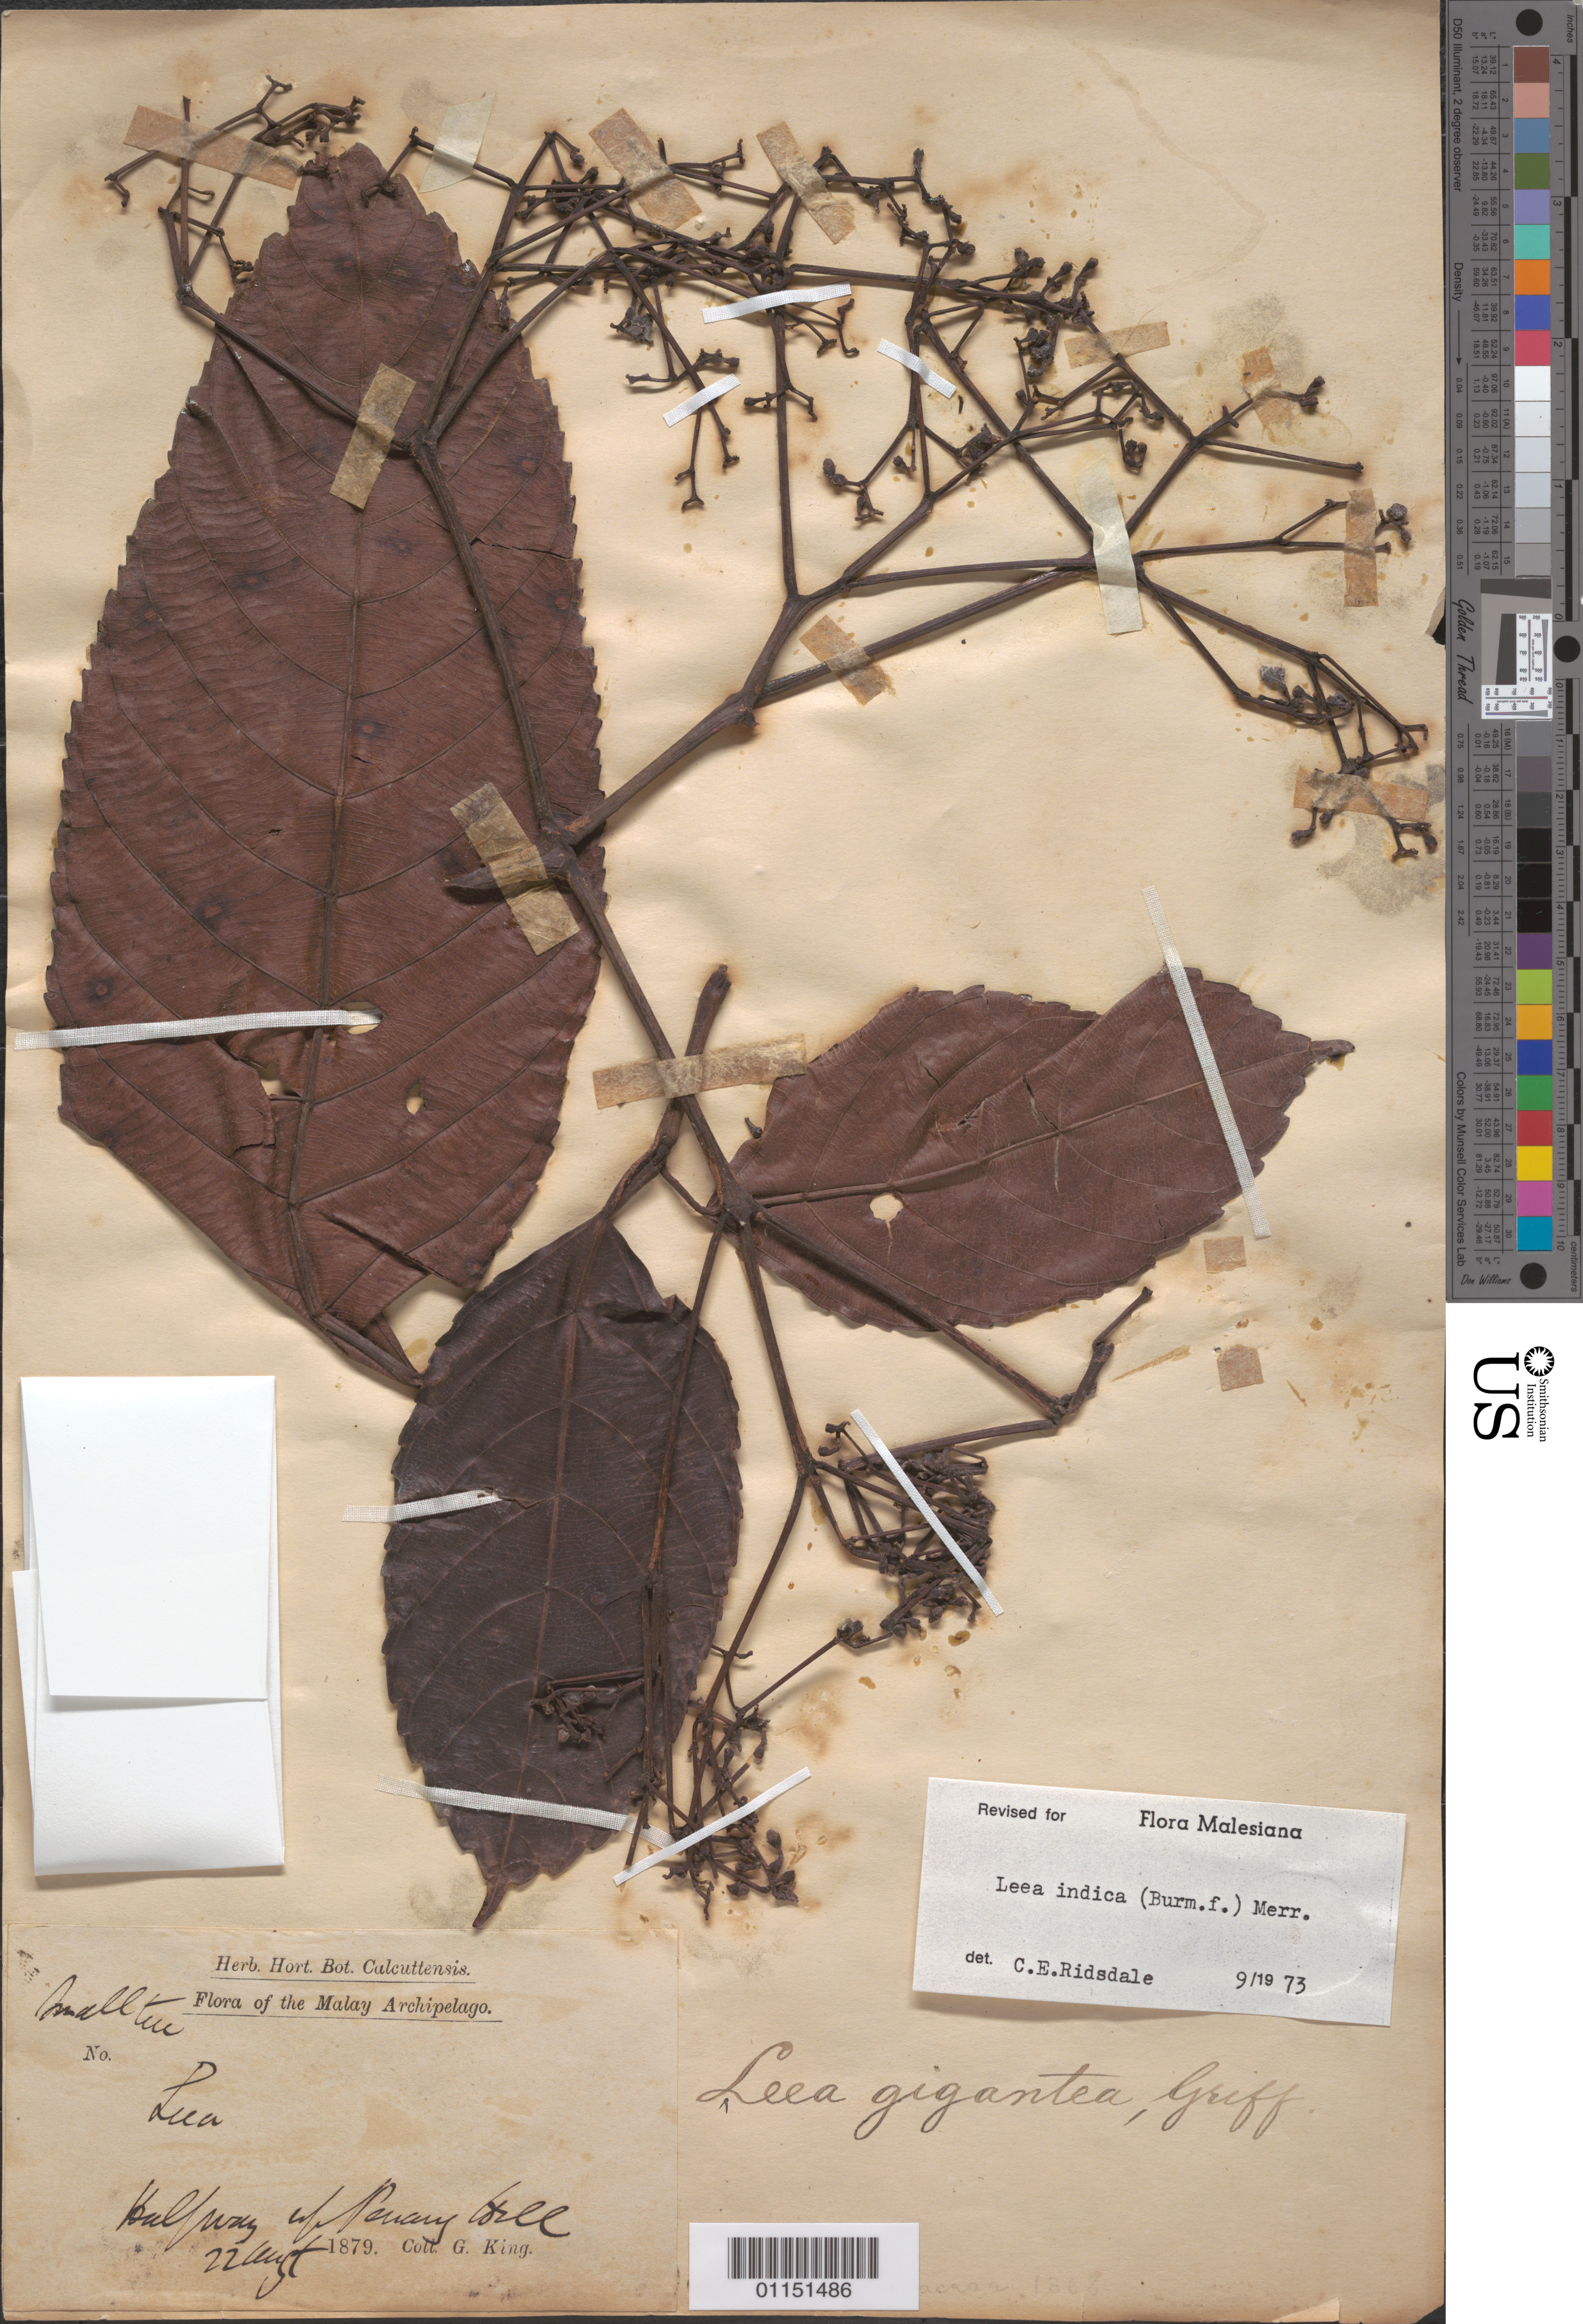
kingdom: Plantae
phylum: Tracheophyta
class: Magnoliopsida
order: Vitales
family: Vitaceae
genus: Leea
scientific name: Leea indica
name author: (Burm. f.) Merr.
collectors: G. King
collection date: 1879-08-22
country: Malaysia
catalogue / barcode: US 270011